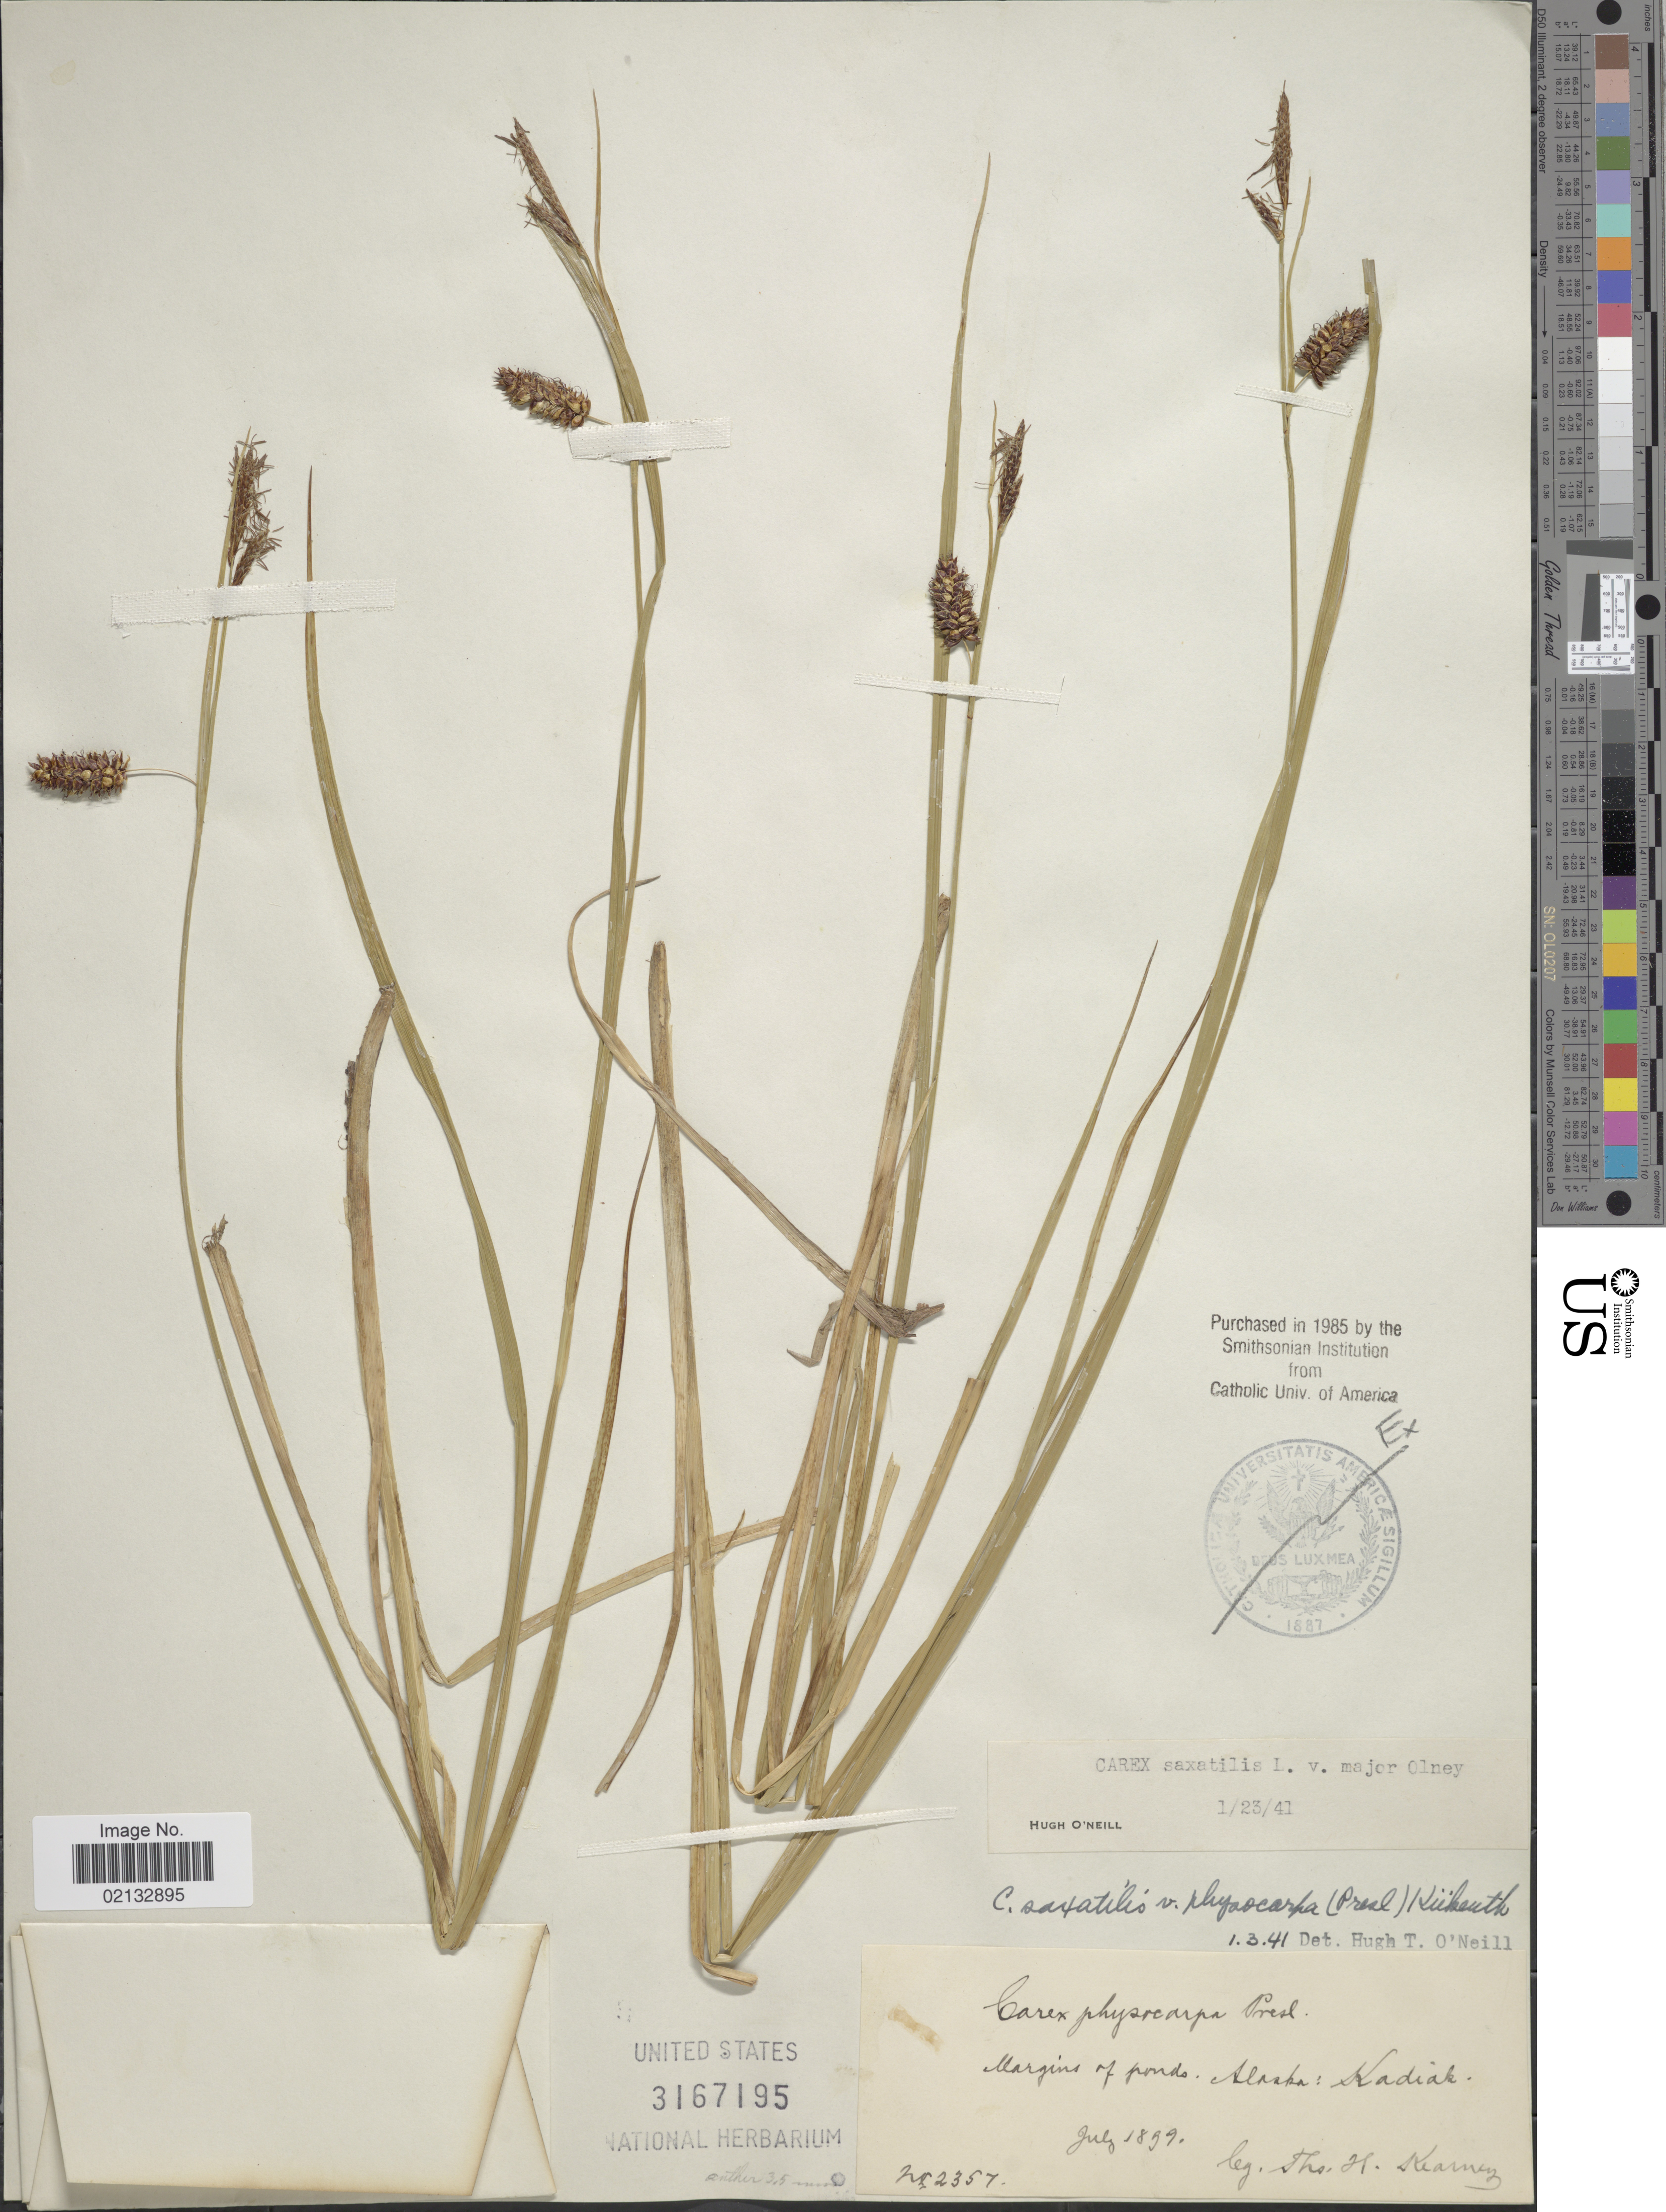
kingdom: Plantae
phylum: Tracheophyta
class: Liliopsida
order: Poales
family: Cyperaceae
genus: Carex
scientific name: Carex saxatilis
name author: L.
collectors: T. H. Kearney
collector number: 2357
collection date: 1899-07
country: United States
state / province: Alaska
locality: Margins of ponds. Kodiak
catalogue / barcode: US 3167195